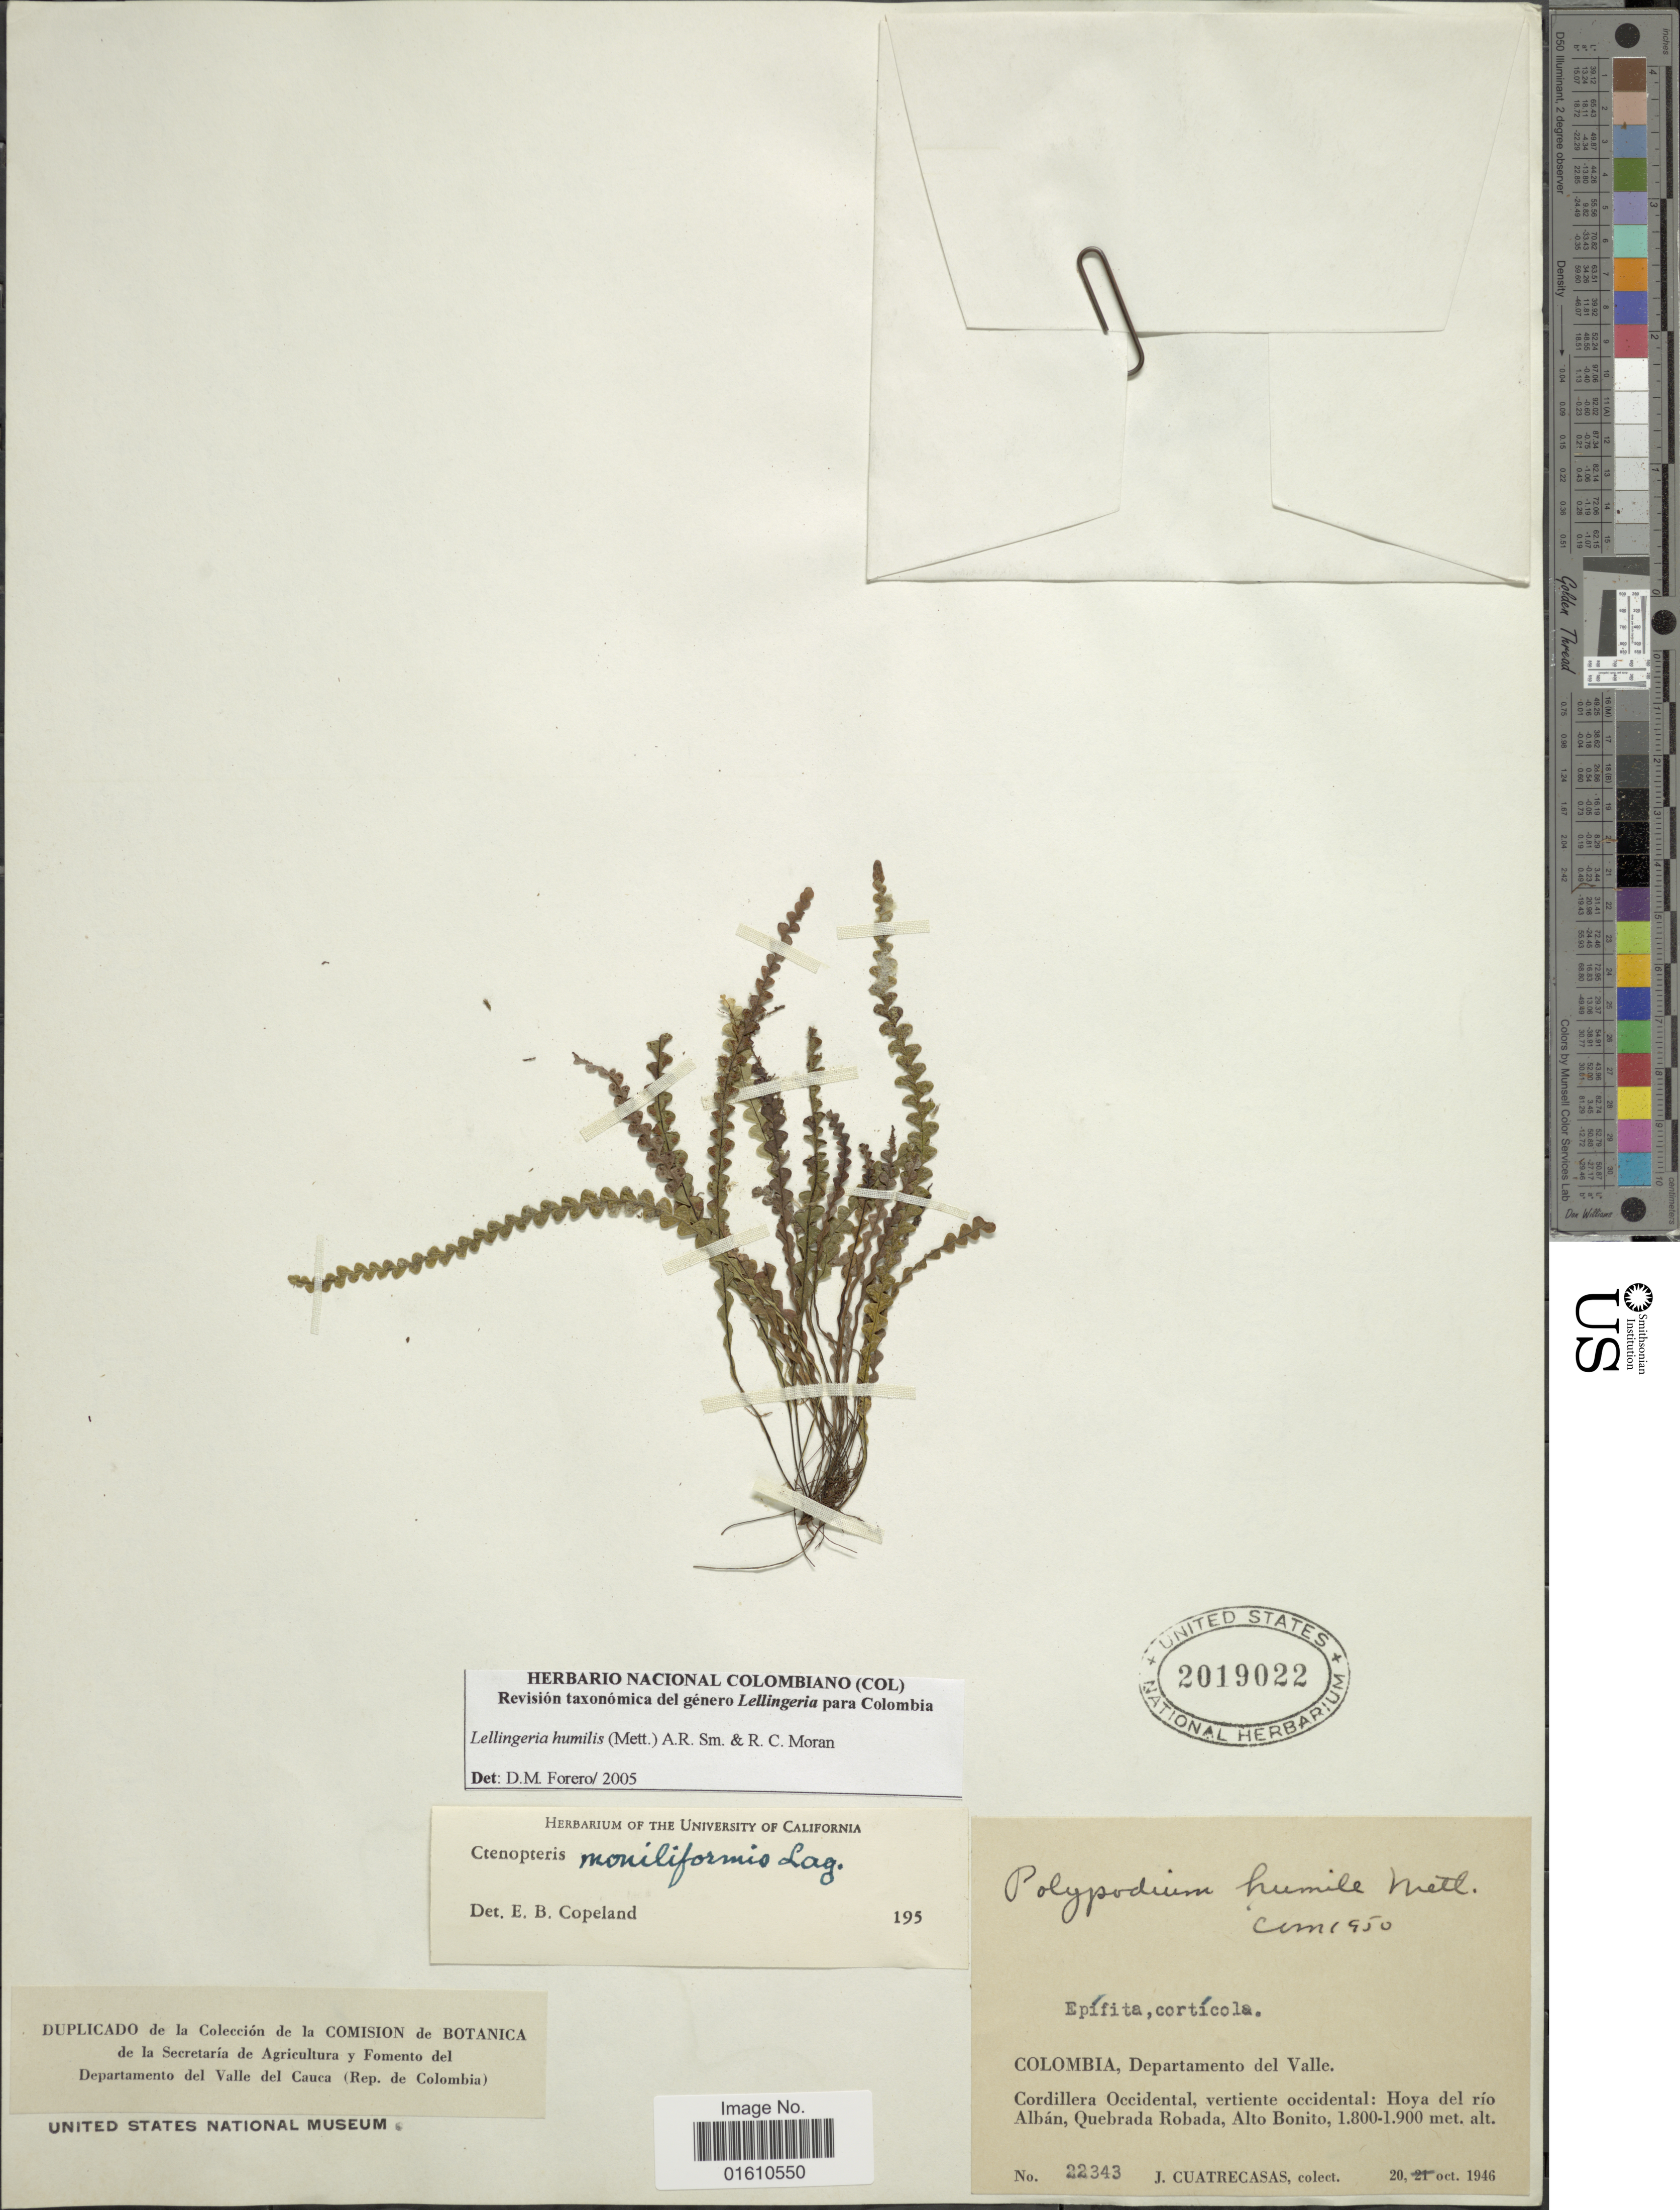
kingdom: Plantae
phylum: Tracheophyta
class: Polypodiopsida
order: Polypodiales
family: Polypodiaceae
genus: Lellingeria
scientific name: Lellingeria humilis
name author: (Mett.) A.R. Sm. & R.C. Moran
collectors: J. Cuatrecasas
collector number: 22343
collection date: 1946-10-20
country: Colombia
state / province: Valle del Cauca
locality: Departamento del Valle, Cordillera Occidental, vertiente occidental: Hoya del rio Alban, Quebrada Robada, Alto Bonito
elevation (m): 1800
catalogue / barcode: US 2019022